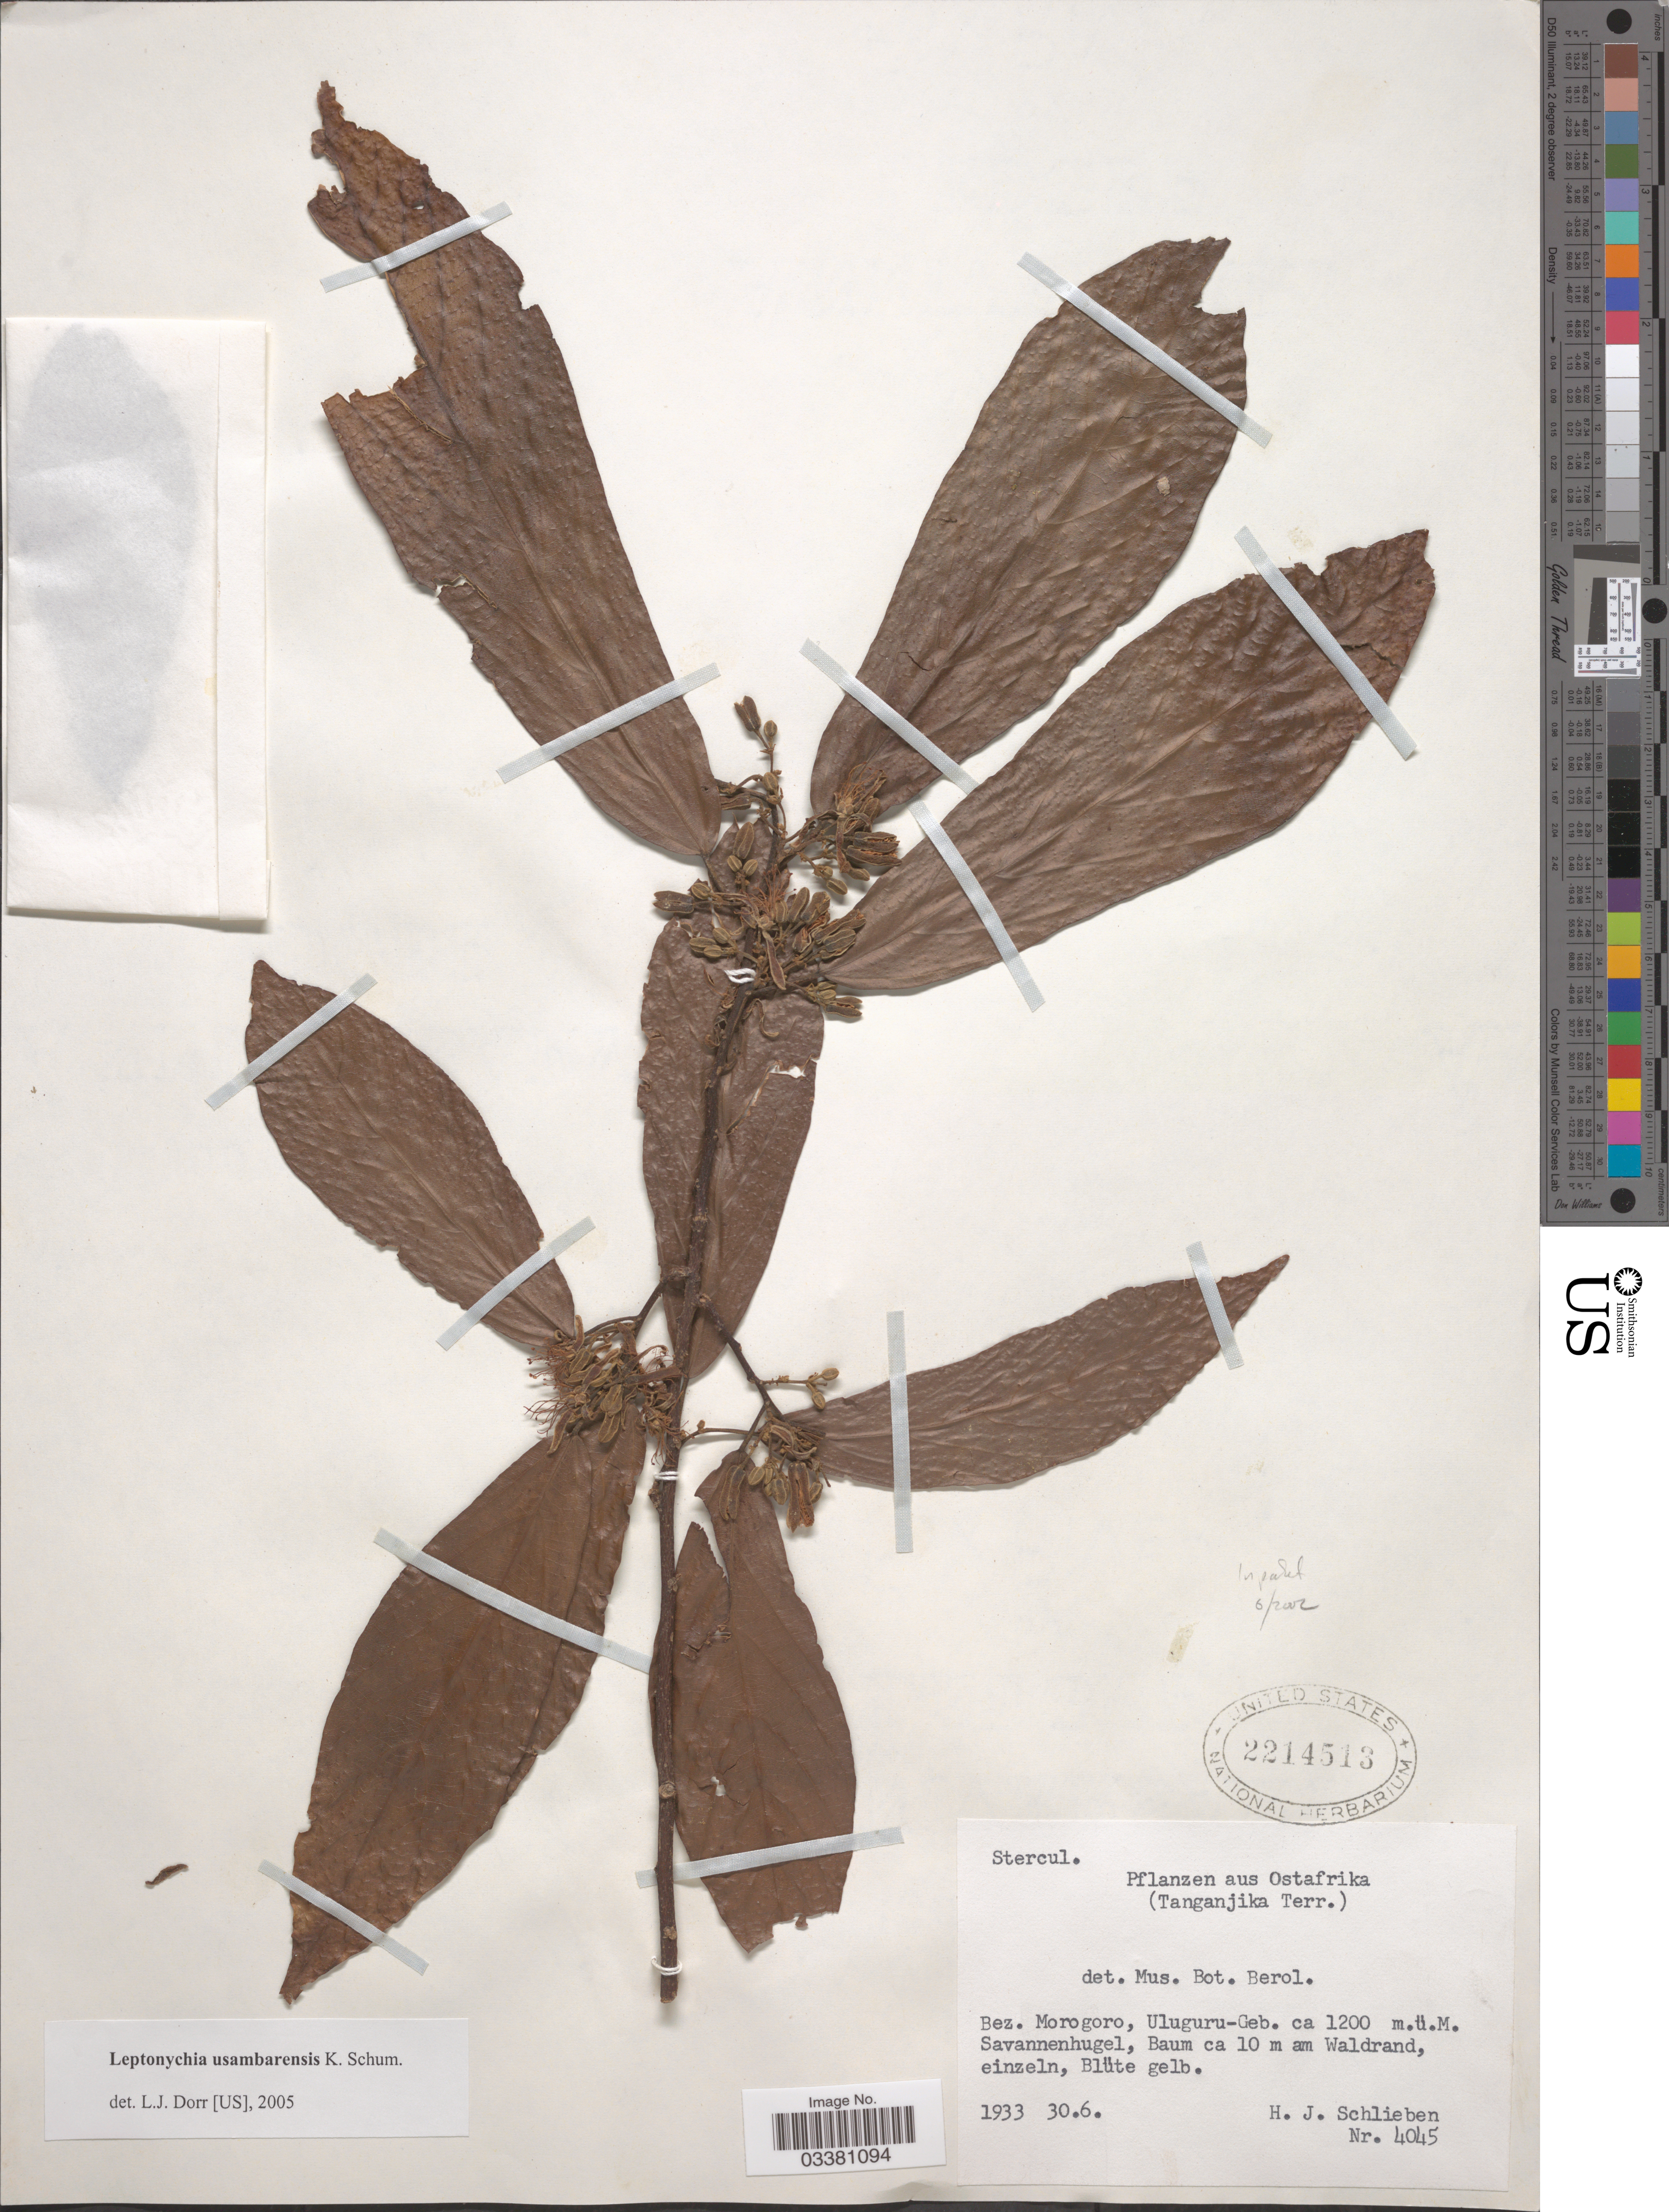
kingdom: Plantae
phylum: Tracheophyta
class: Magnoliopsida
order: Malvales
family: Malvaceae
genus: Leptonychia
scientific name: Leptonychia usambarensis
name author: K. Schum.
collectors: H. J. Schlieben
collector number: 4045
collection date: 1933-06-30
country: Tanzania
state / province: Morogoro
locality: Ostafrika (Tanganjika Terr.). Bez. Morogoro, Uluguru-Geb.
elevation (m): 1200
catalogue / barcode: US 2214513